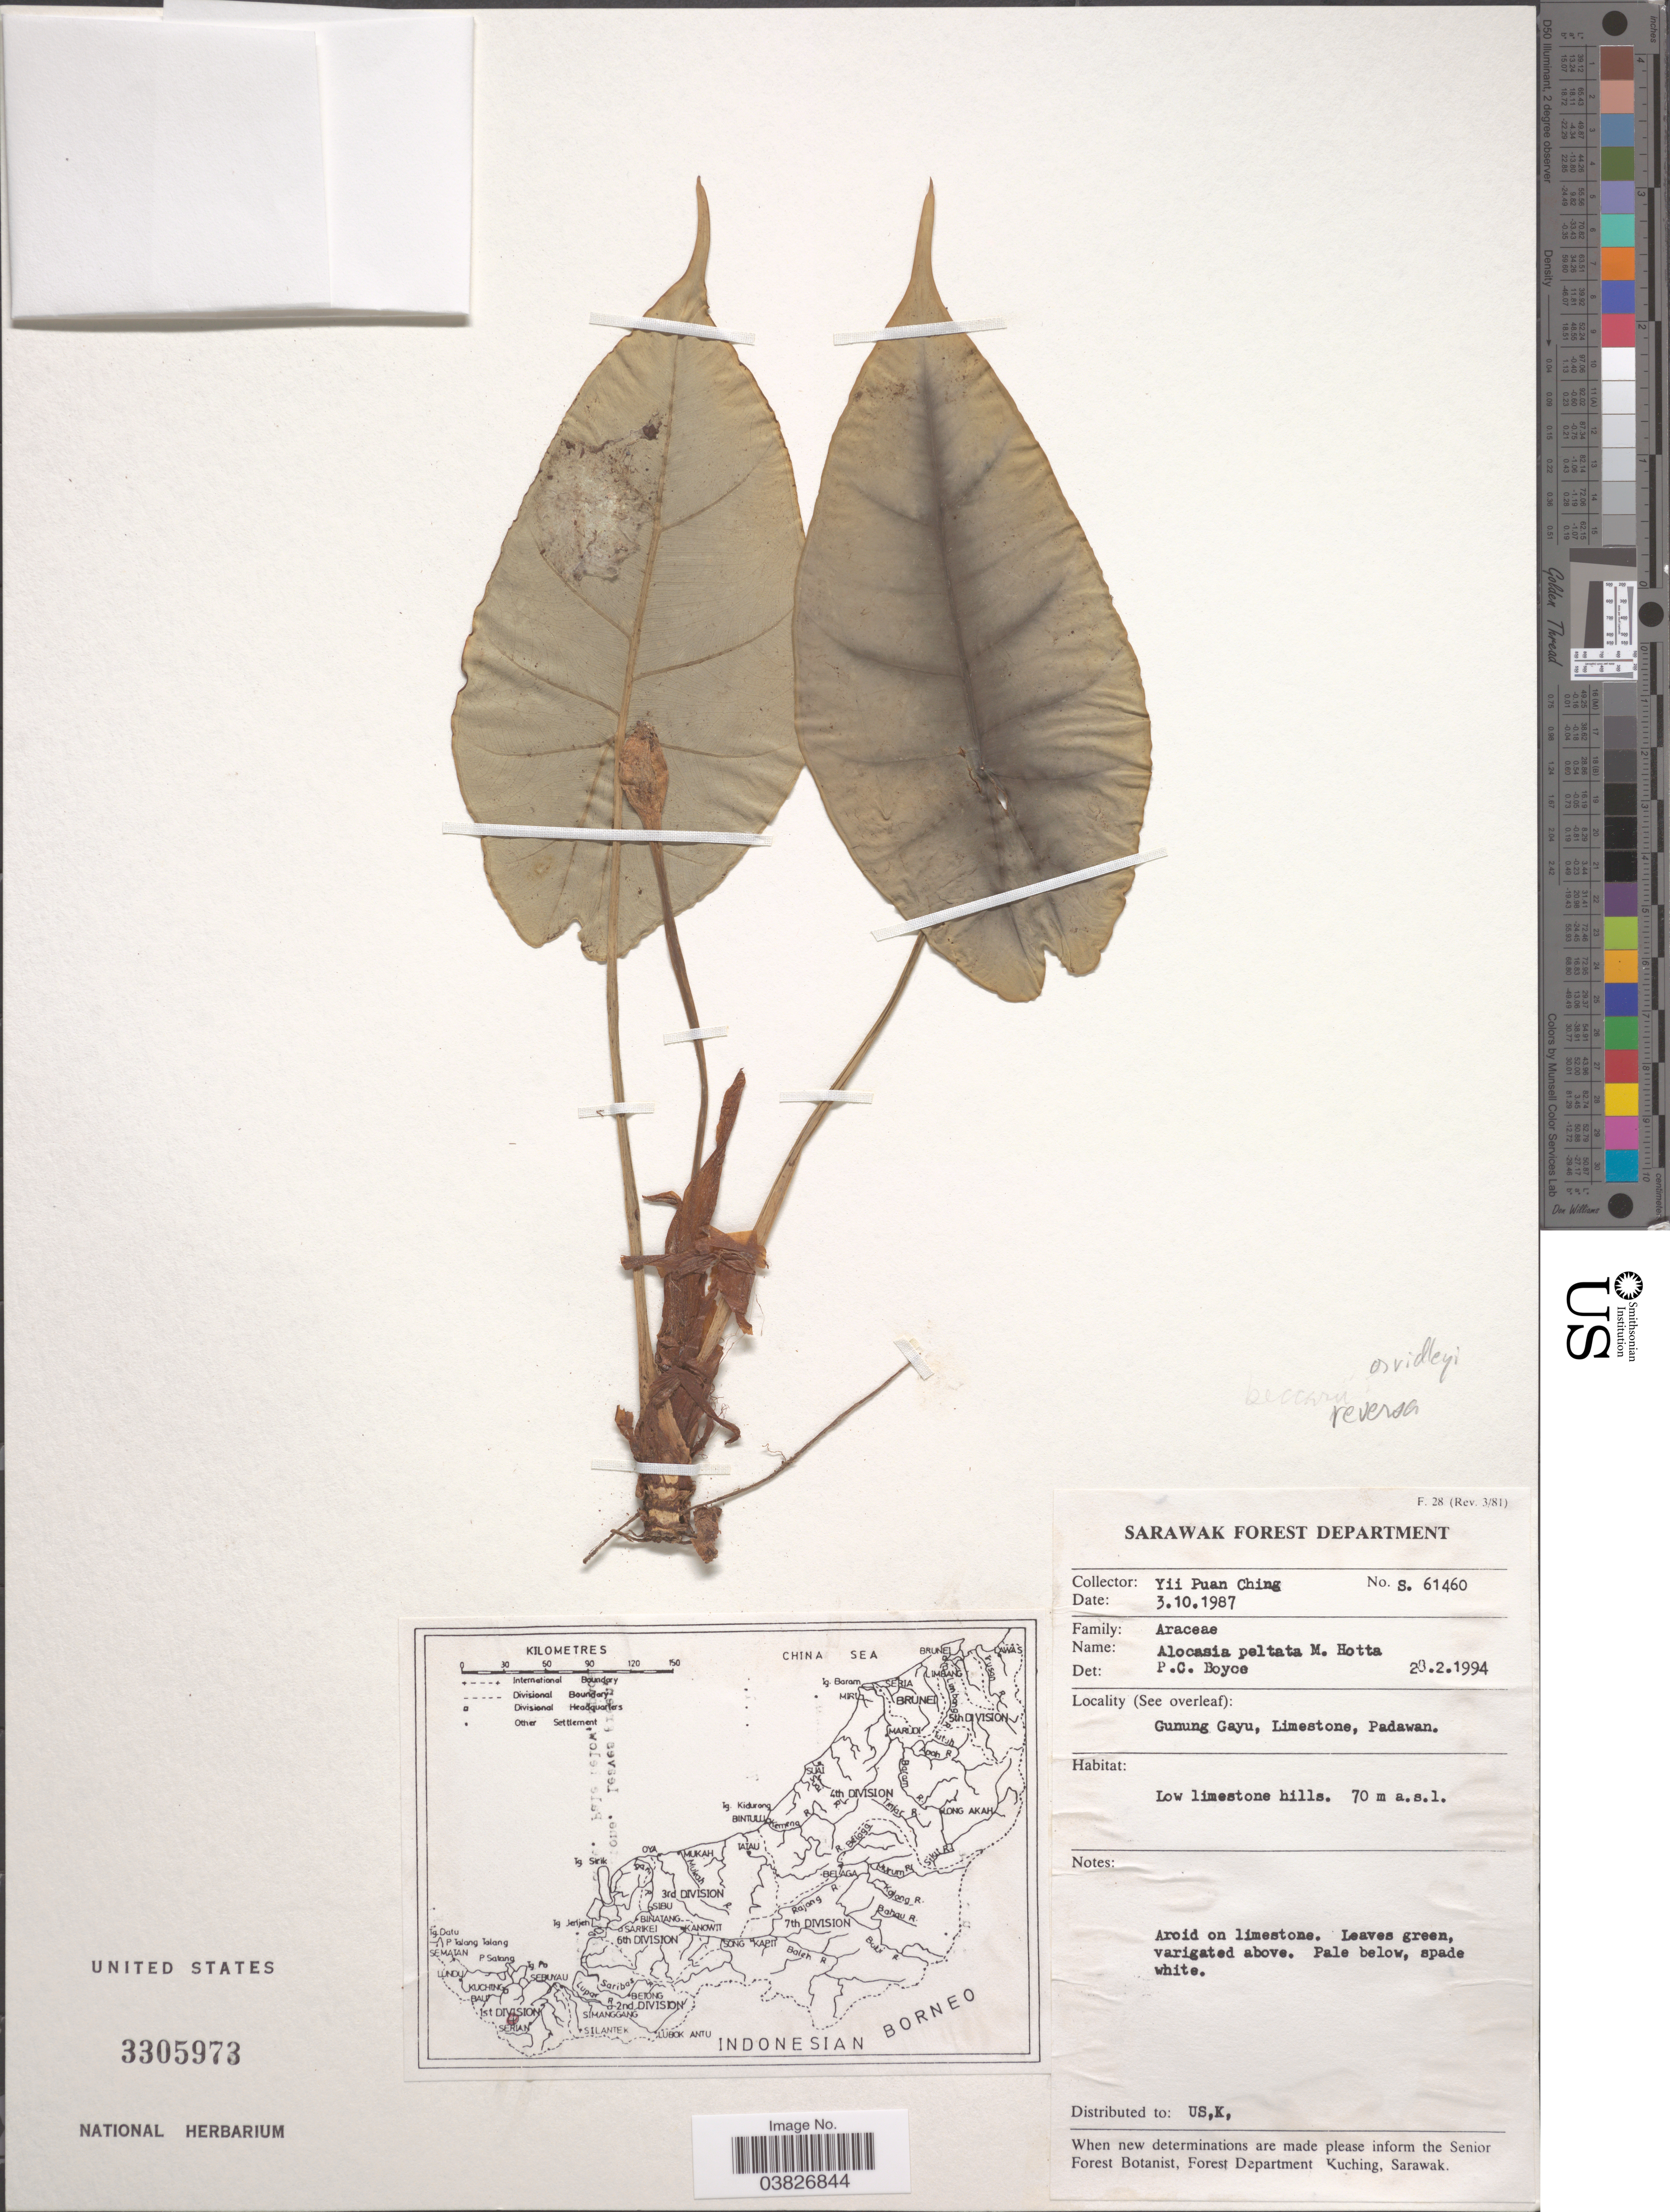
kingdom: Plantae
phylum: Tracheophyta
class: Liliopsida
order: Alismatales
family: Araceae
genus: Alocasia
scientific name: Alocasia reversa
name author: N.E. Br.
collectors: Y. P. Ching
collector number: S61460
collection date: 1987-10-03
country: Malaysia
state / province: Sarawak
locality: Gunung Gayu, Limestone, Padawan.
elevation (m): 70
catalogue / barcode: US 3305973